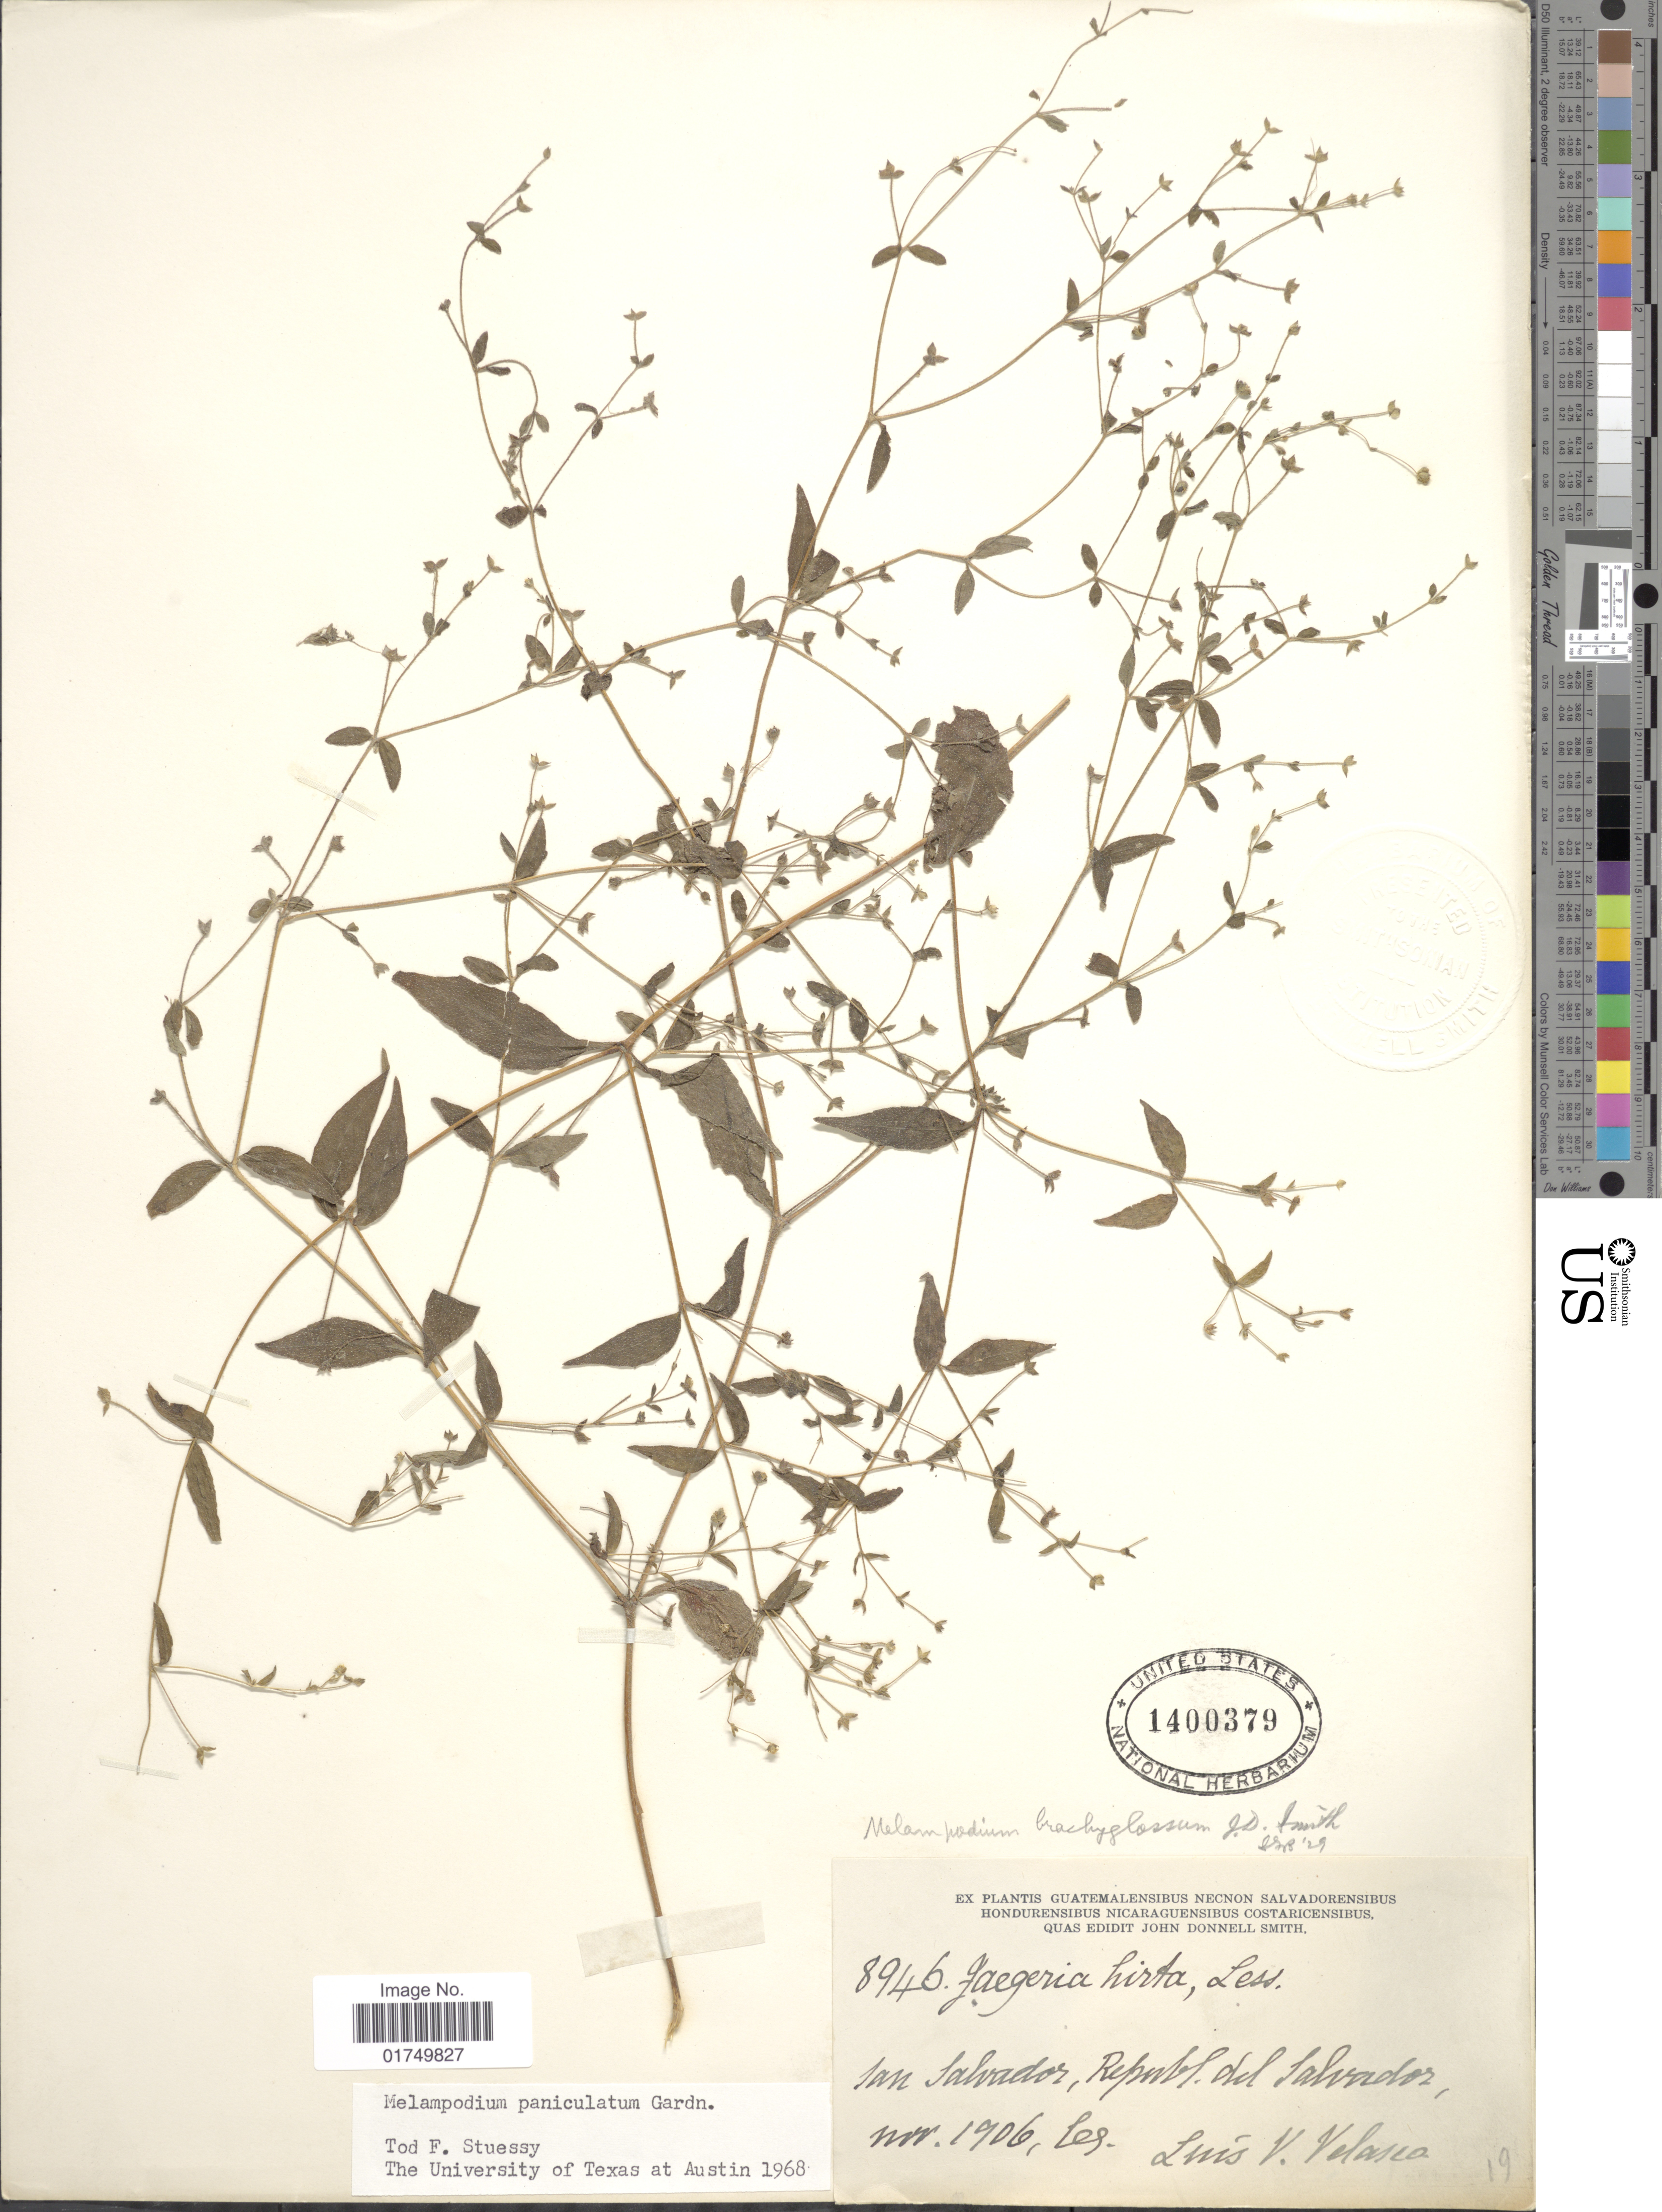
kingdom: Plantae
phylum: Tracheophyta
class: Magnoliopsida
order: Asterales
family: Asteraceae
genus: Melampodium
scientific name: Melampodium paniculatum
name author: Gardner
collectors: L. Velasco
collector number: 8946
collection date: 1906-11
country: El Salvador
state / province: San Salvador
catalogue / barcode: US 1400379